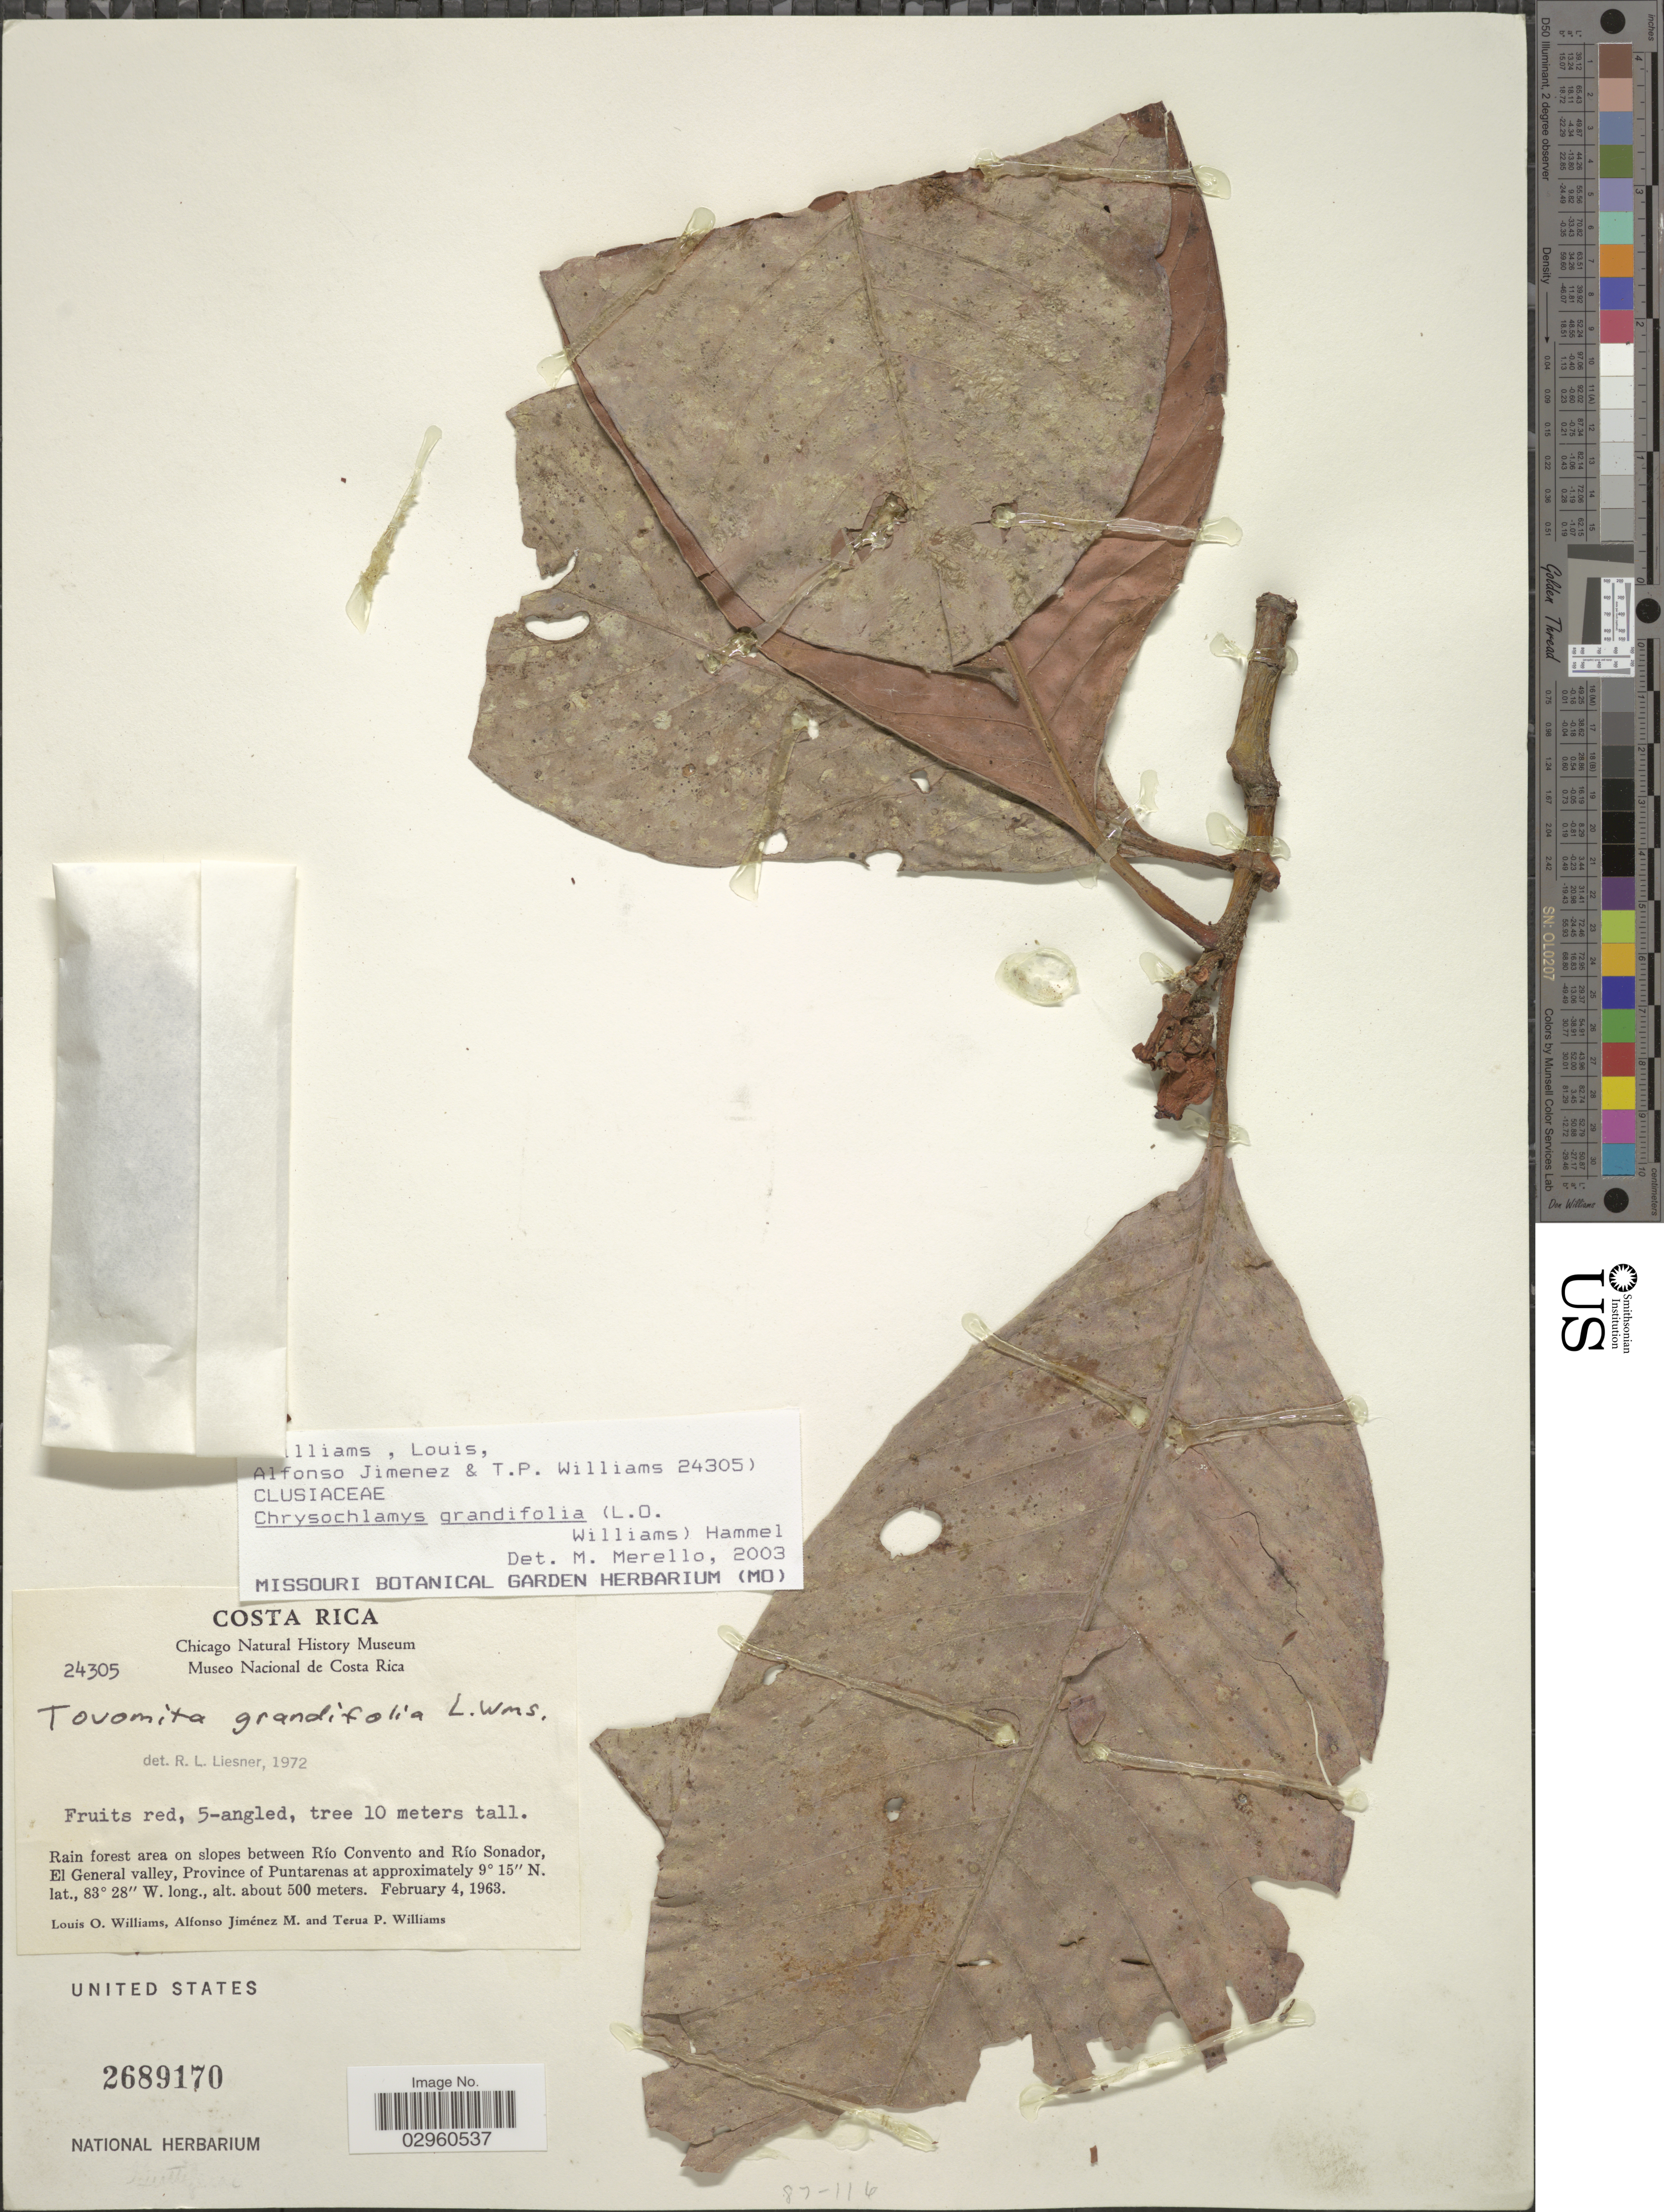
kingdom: Plantae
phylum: Tracheophyta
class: Magnoliopsida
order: Malpighiales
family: Clusiaceae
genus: Chrysochlamys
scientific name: Chrysochlamys grandifolia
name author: (L.O. Williams) Hammel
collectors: L. O. Williams, A. Jimenez M. & T. Williams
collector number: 24305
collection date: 1963-02-04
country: Costa Rica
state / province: Puntarenas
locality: Rain forest area on slopes between Río Convento and Río Sonador, El General valley, Province of Puntarenas.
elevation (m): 500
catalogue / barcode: US 2689170